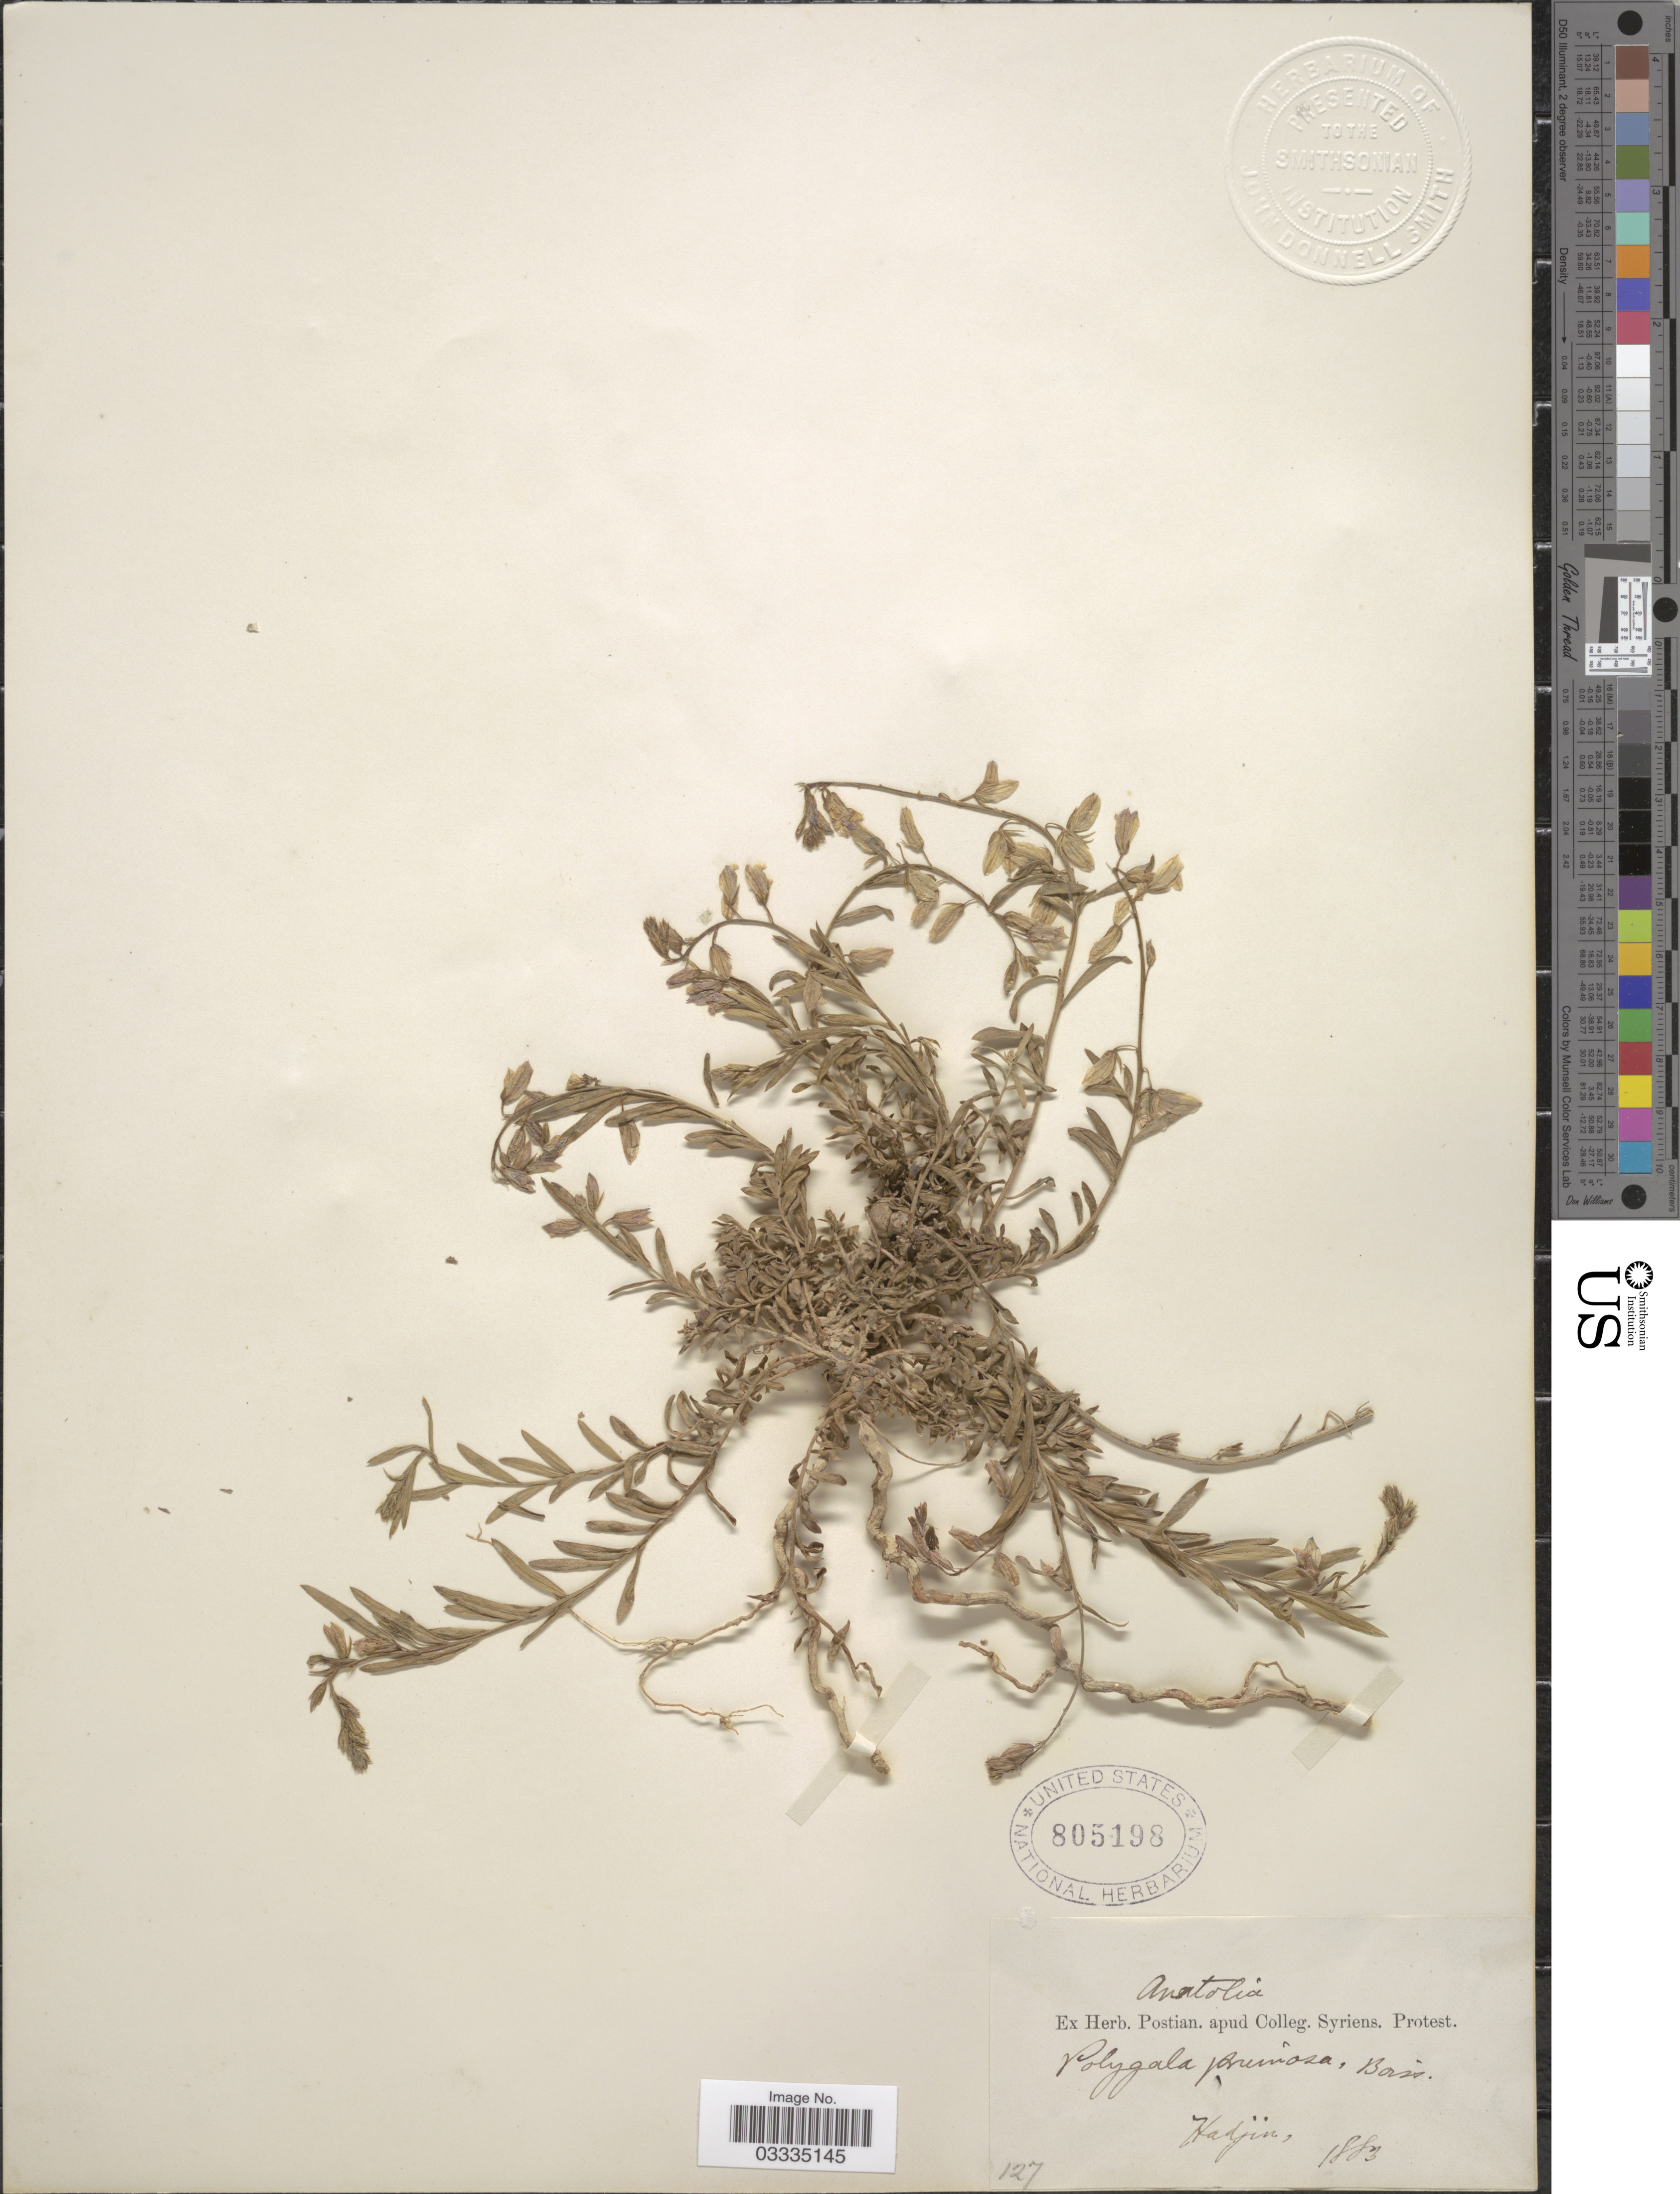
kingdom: Plantae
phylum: Tracheophyta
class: Magnoliopsida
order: Fabales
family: Polygalaceae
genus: Polygala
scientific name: Polygala pruinosa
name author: Boiss.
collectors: ex herb. Postian. apud Colleg. Syriens. Protest. USE "Fannie P. A. Shepard" (10308853) AS PRIMARY COLLECTOR INSTEAD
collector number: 127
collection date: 1883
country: Turkey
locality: Hadjin.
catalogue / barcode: US 805198